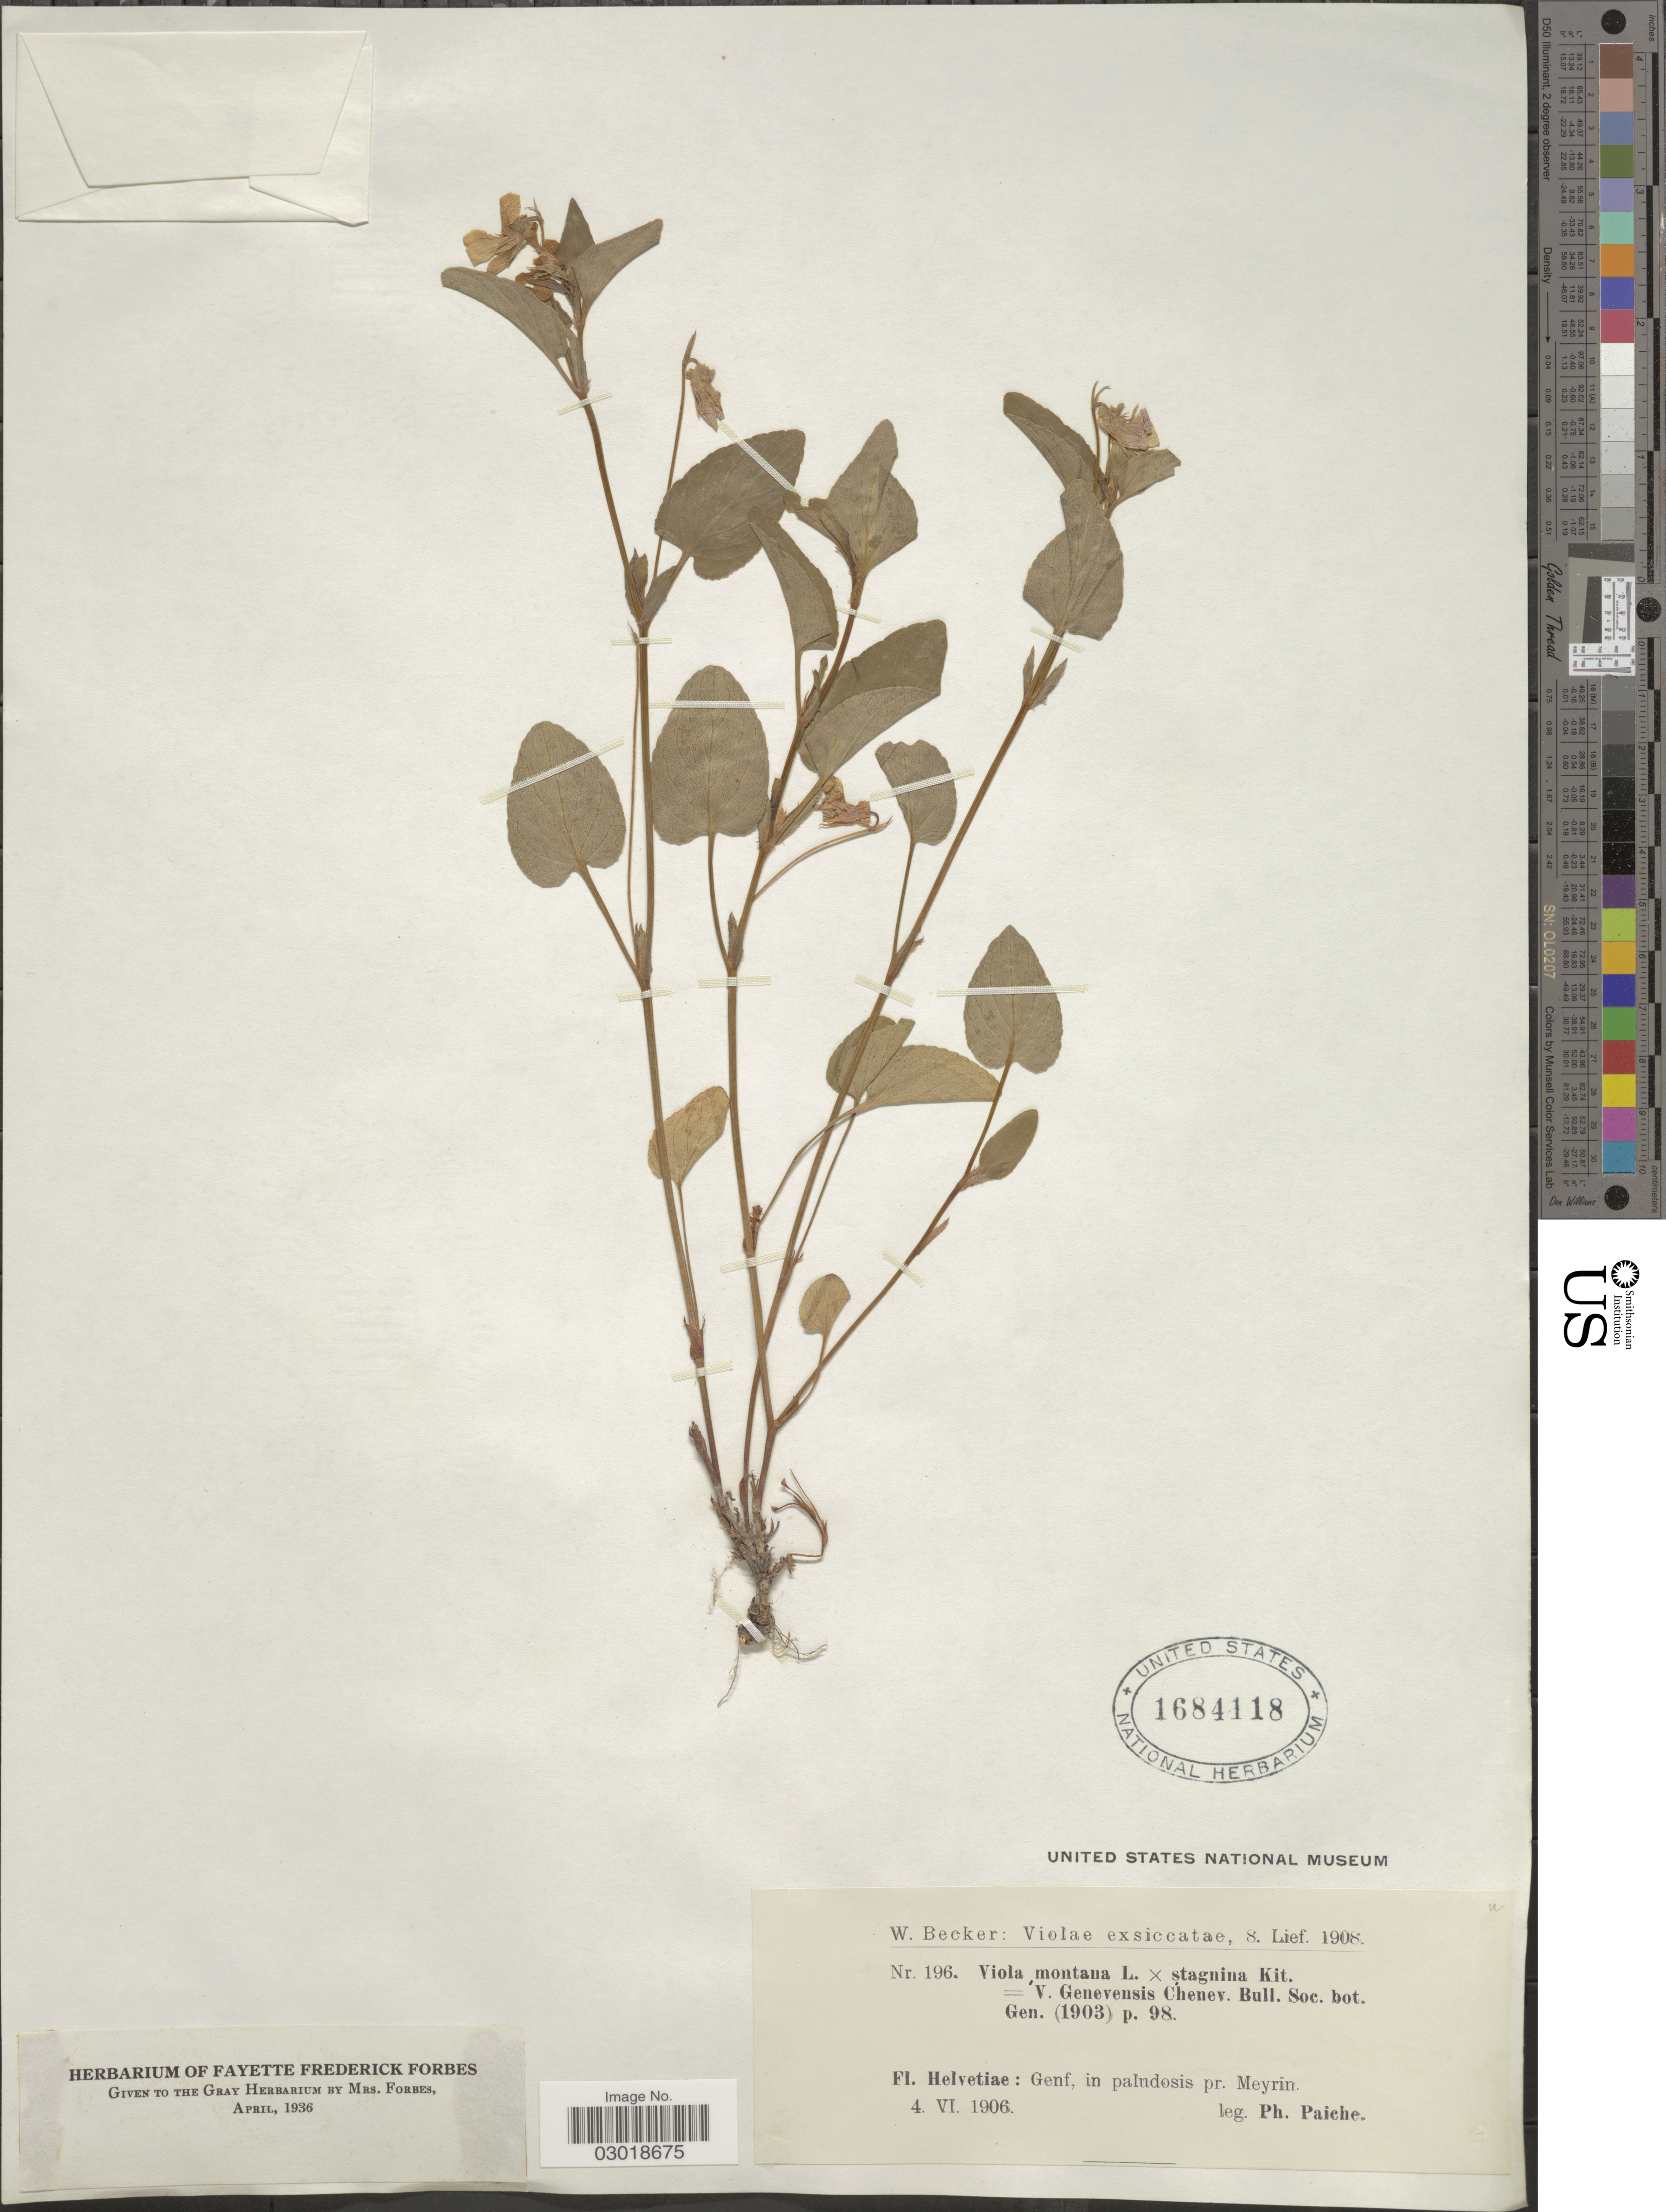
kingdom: Plantae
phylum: Tracheophyta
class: Magnoliopsida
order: Malpighiales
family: Violaceae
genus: Viola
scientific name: Viola montana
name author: L.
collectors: P. Paiche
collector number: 196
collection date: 1906-06-04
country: Switzerland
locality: Helvetiae: Genf, in paldusosi pr. Meyrin.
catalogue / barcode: US 1684118